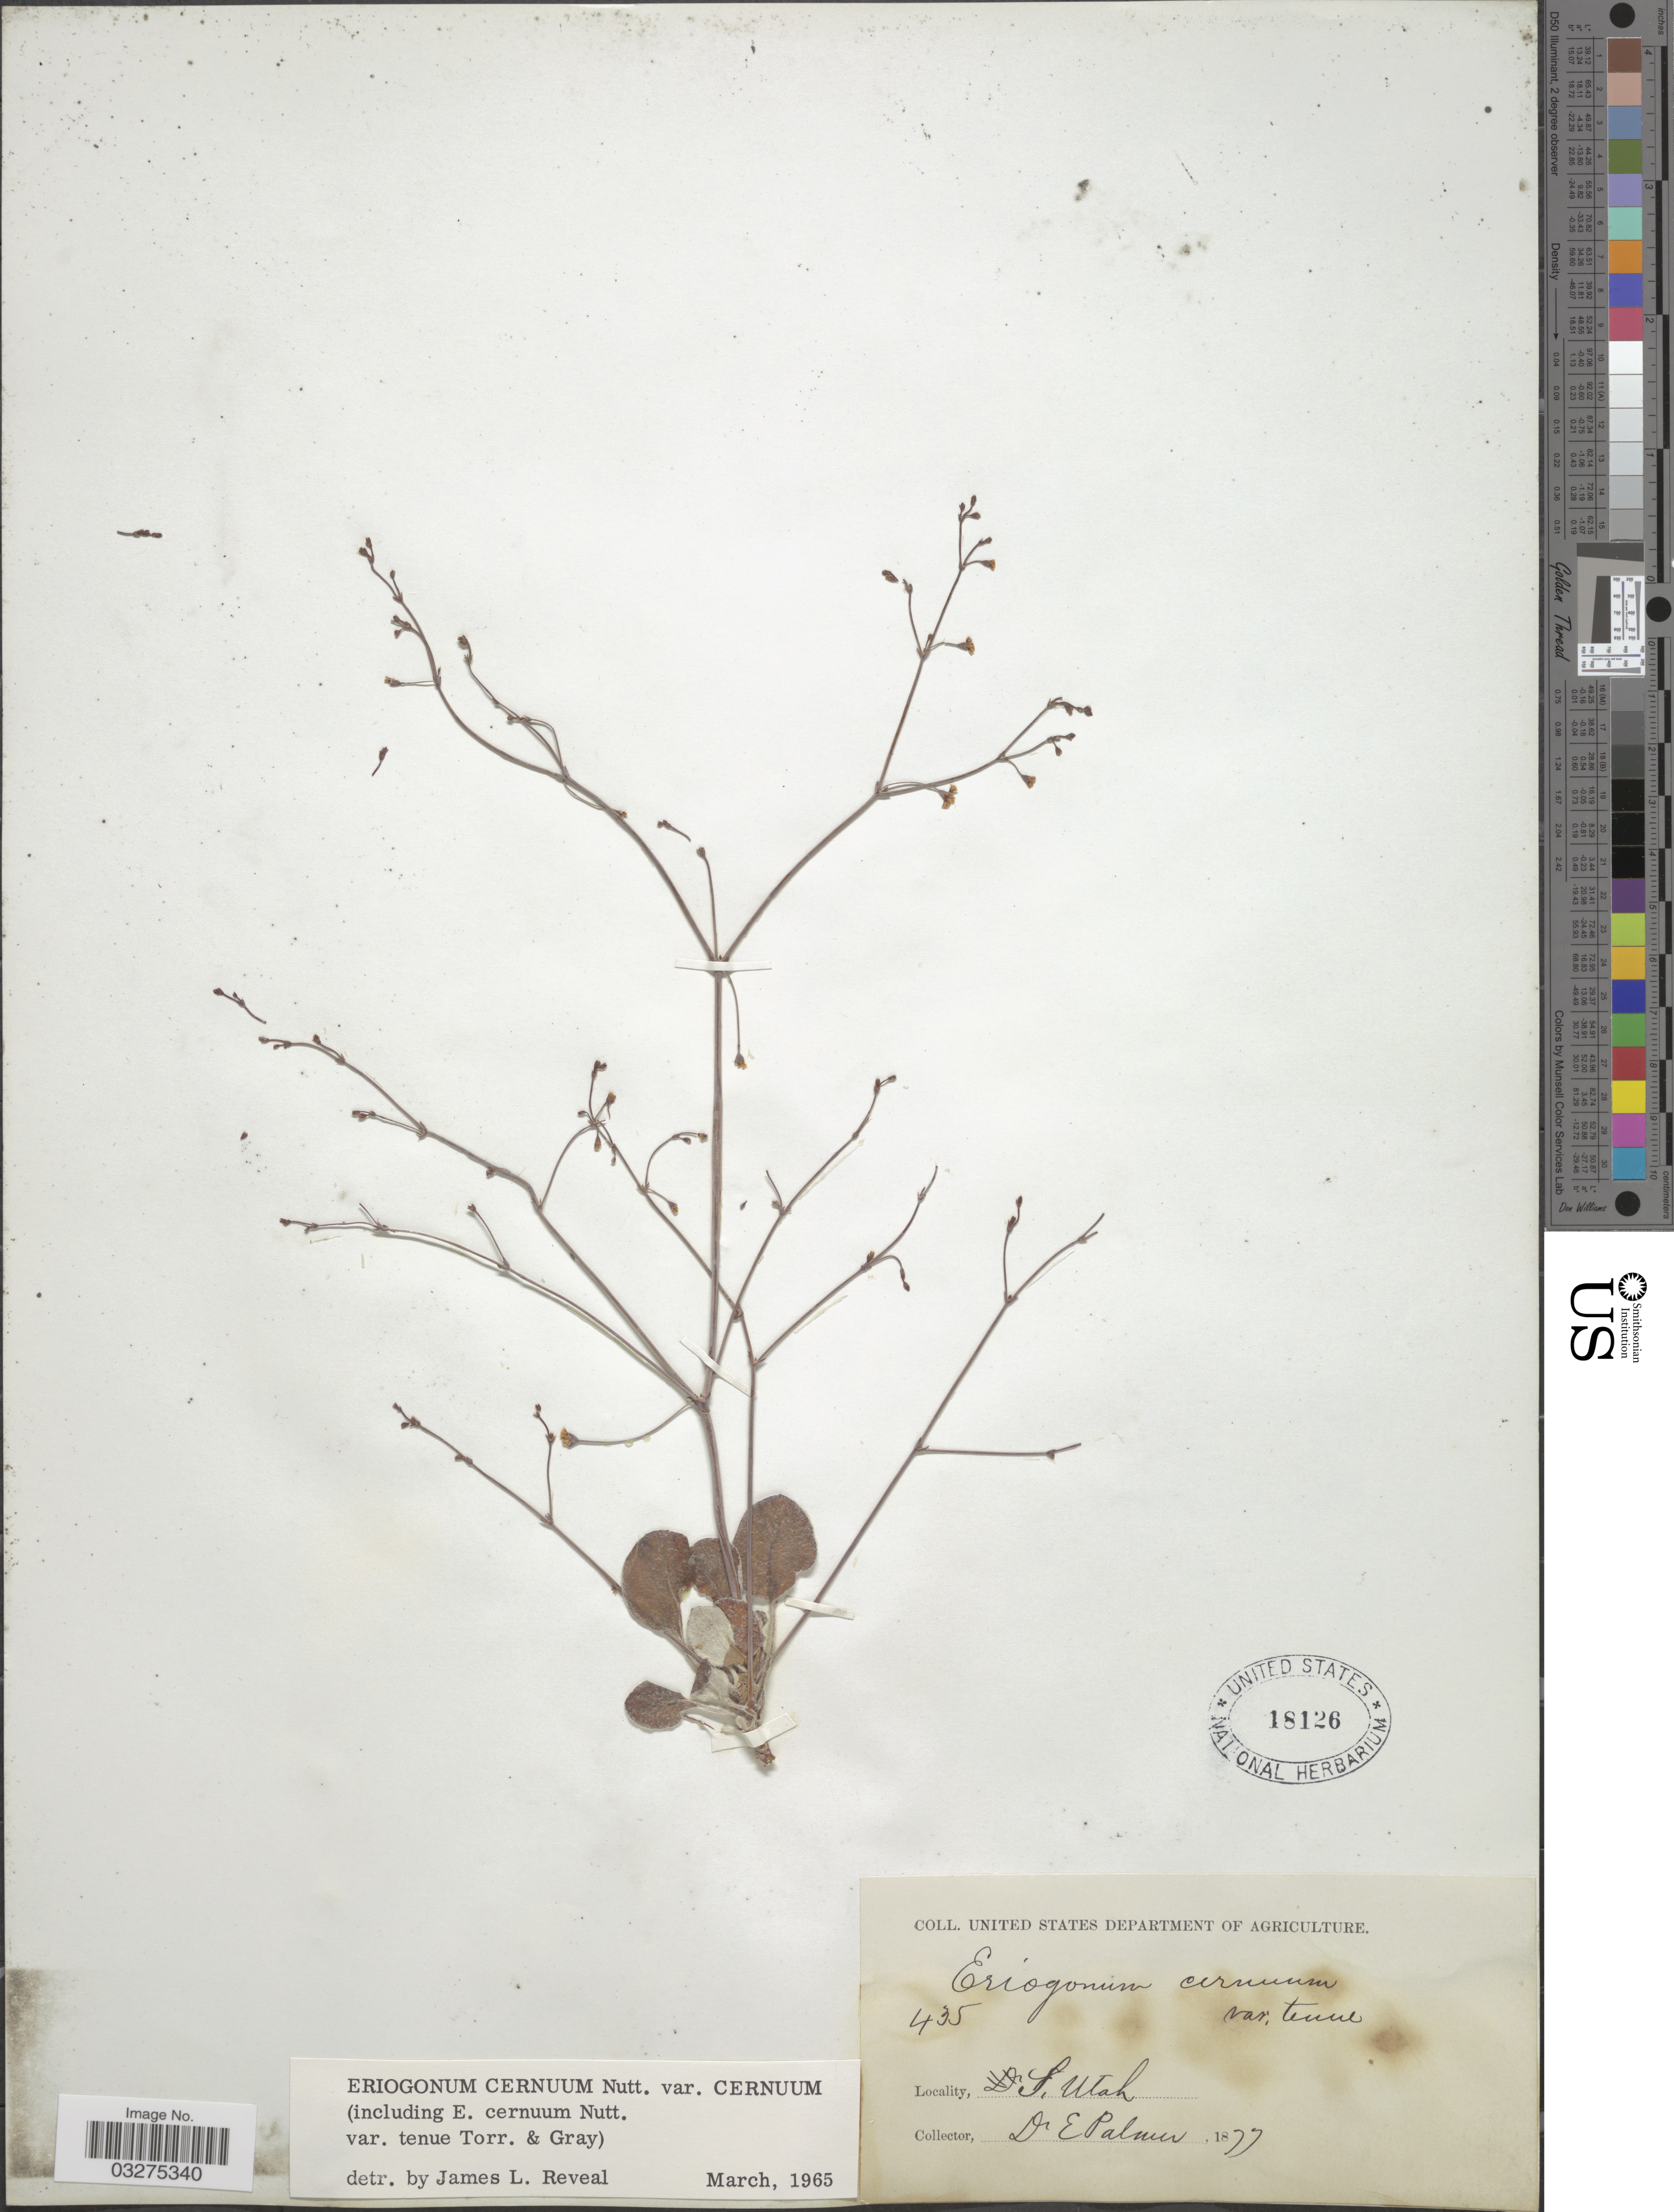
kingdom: Plantae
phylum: Tracheophyta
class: Magnoliopsida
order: Caryophyllales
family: Polygonaceae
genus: Eriogonum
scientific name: Eriogonum cernuum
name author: Nutt.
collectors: E. Palmer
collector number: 435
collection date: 1877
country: United States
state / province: Utah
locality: S. Utah.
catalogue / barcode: US 18126